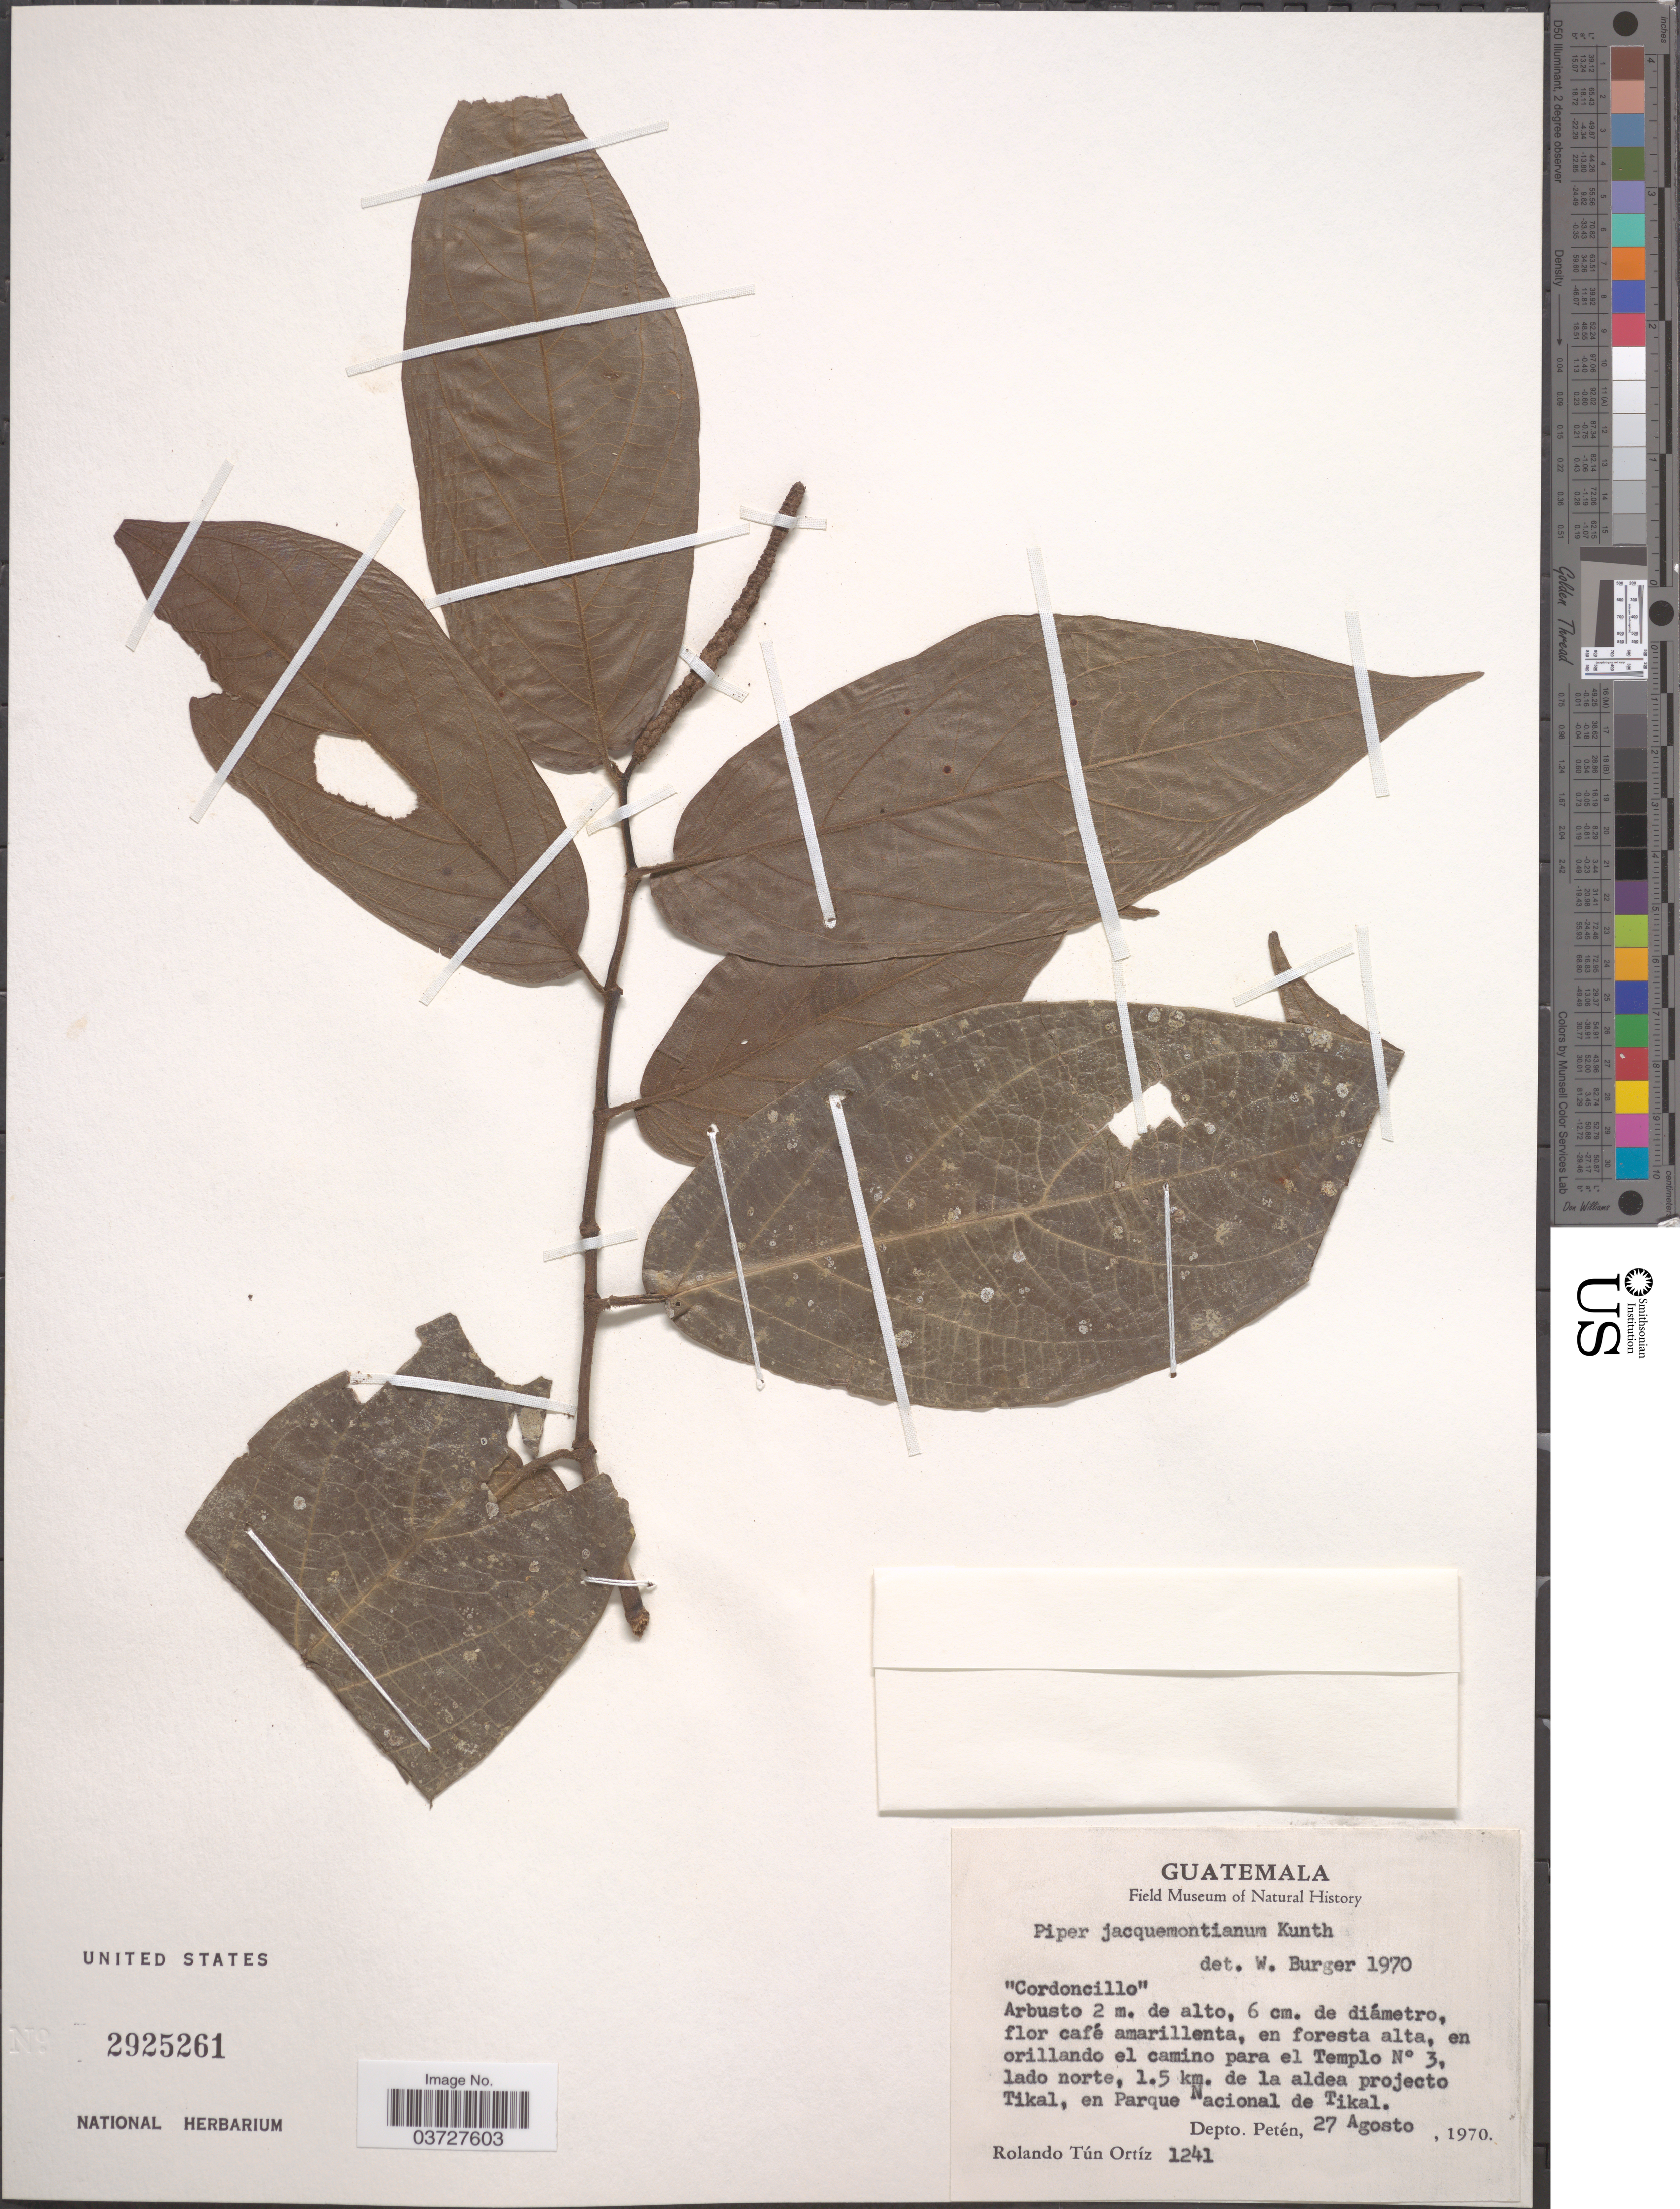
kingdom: Plantae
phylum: Tracheophyta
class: Magnoliopsida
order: Piperales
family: Piperaceae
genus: Piper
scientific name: Piper jacquemontianum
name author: Kunth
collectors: R. T. Ortíz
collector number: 1241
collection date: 1970-08-27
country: Guatemala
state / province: El Peten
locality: En orillando el camino para el Templo Nº 3, lado norte, 1.5 km. de la aldea projecto Tikal, en Parque Nacional de Tikal. Depto. Petén.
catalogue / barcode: US 2925261